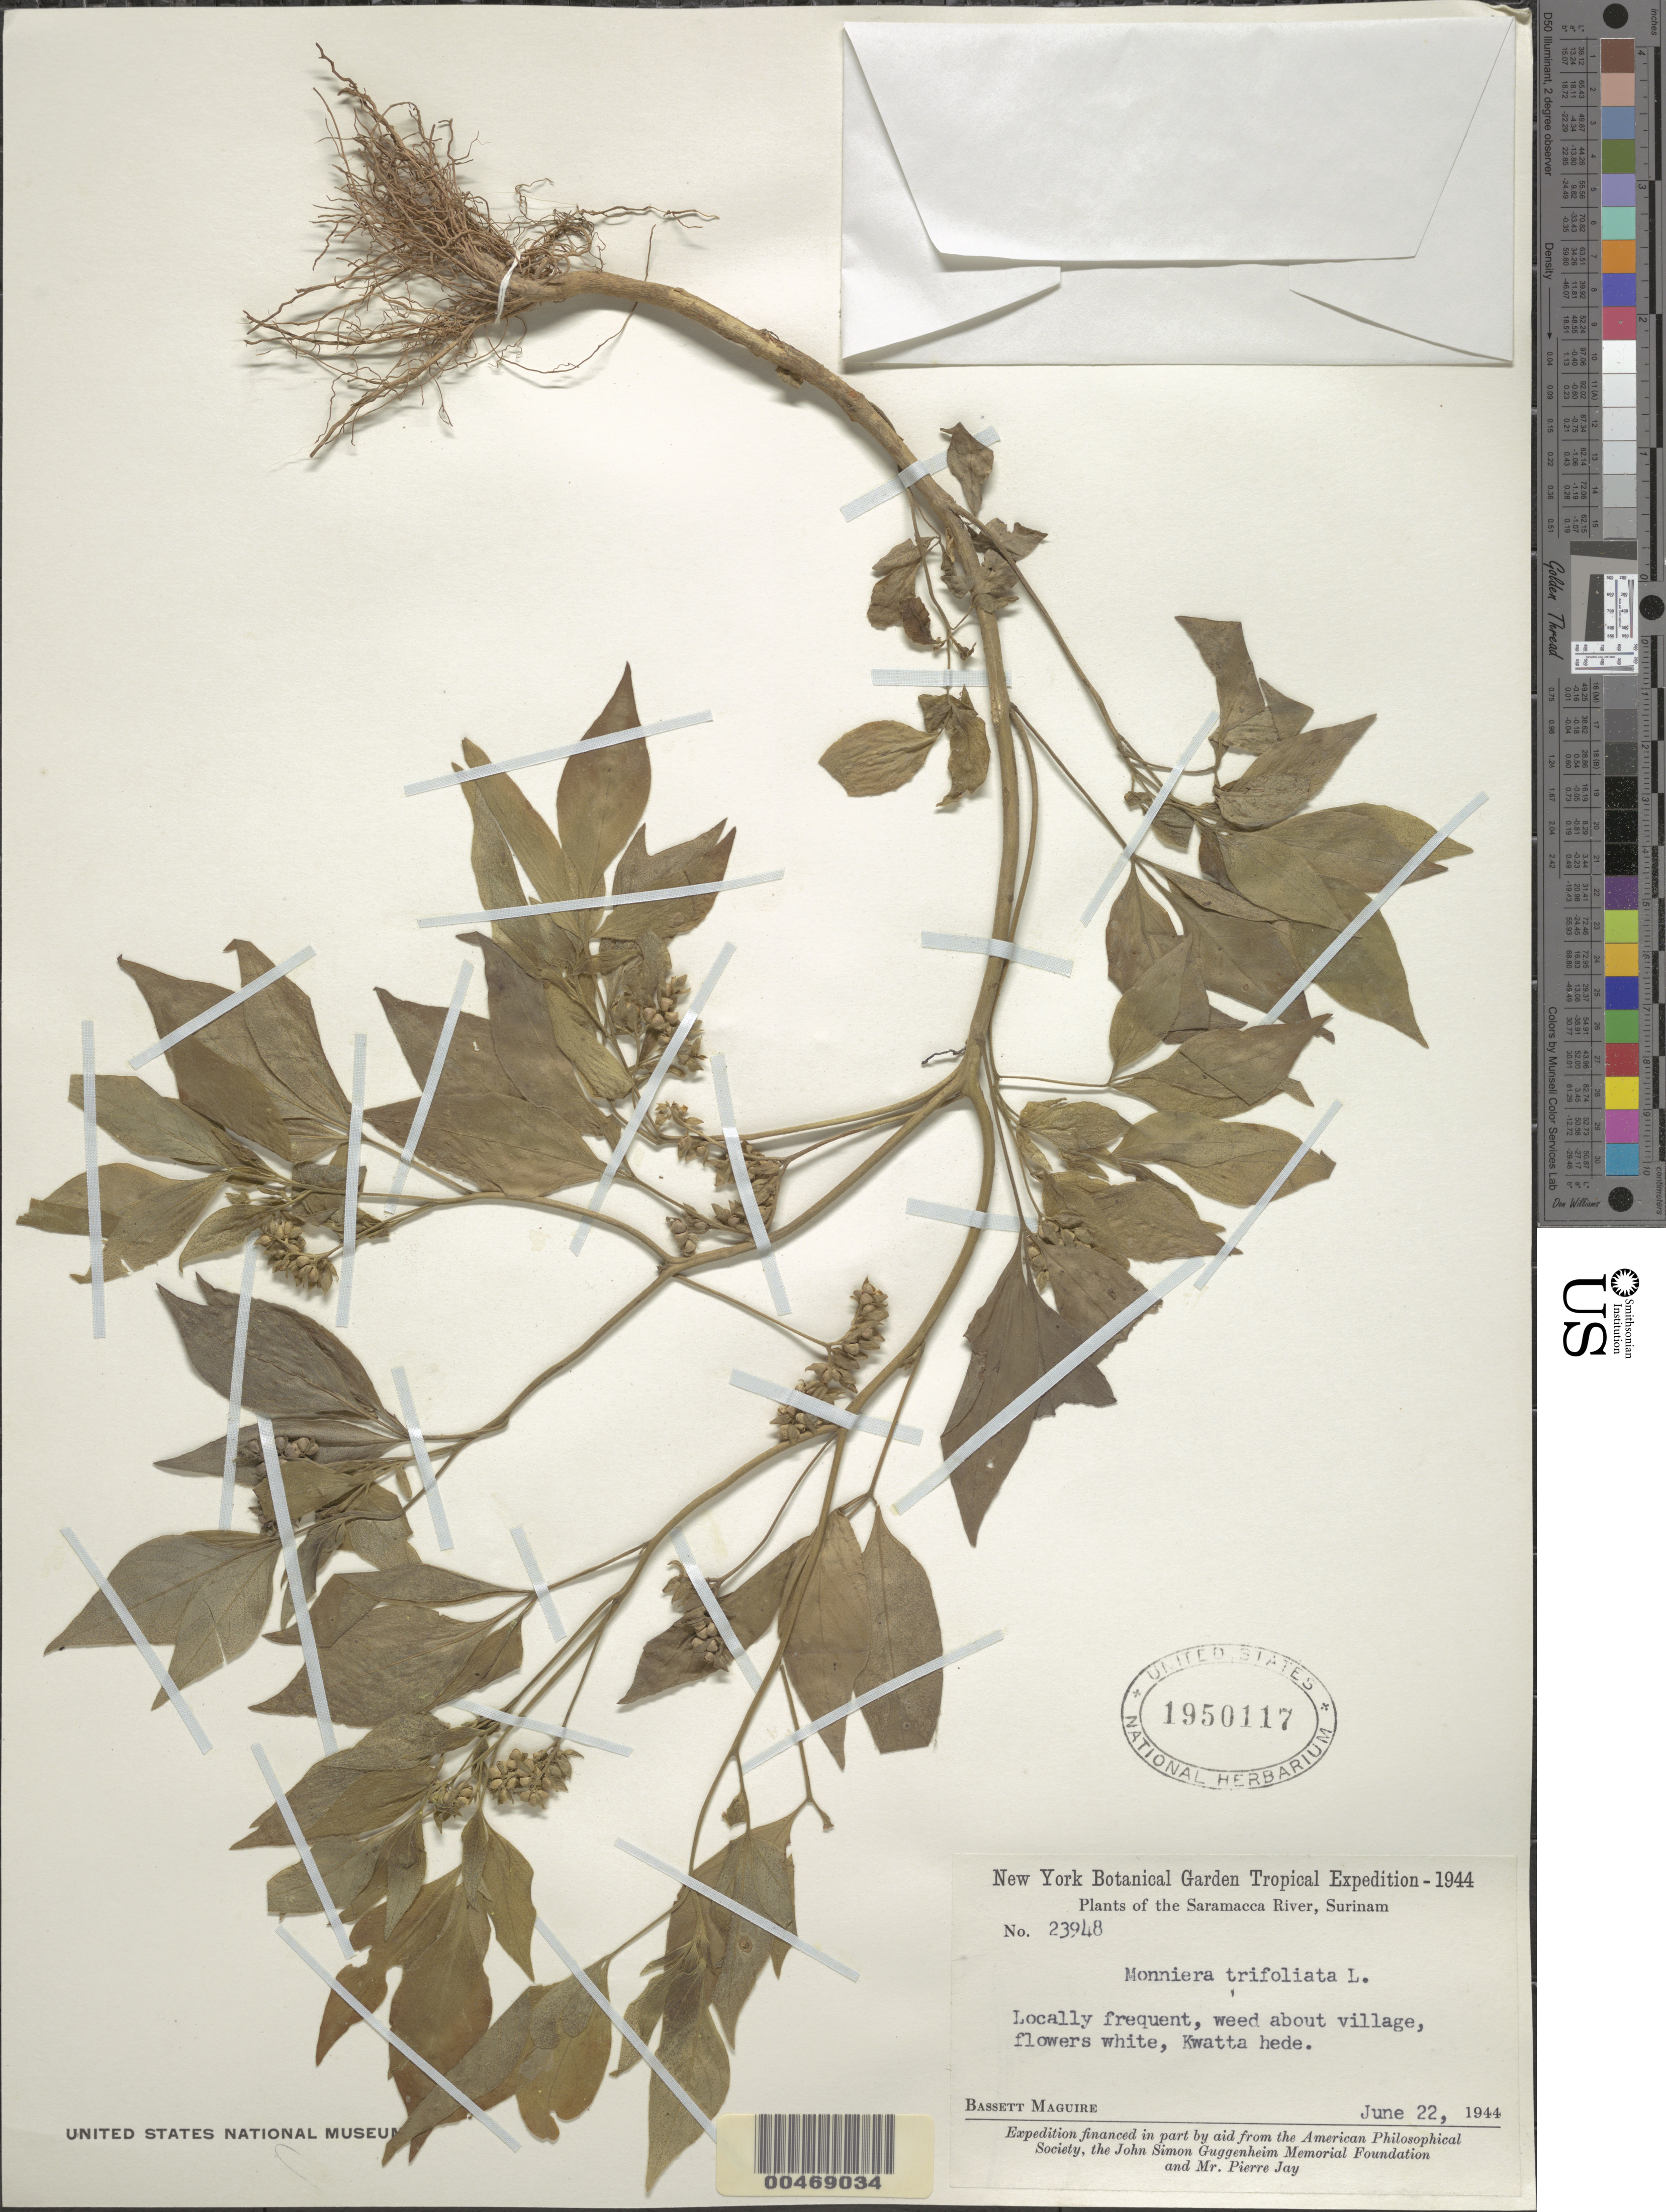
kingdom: Plantae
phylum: Tracheophyta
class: Magnoliopsida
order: Sapindales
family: Rutaceae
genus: Ertela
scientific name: Ertela trifolia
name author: (L.) Kuntze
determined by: Strong, Mark T., (BOT), Smithsonian Institution - National Museum of Natural History (UNITED STATES)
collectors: B. Maguire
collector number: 23948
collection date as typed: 22-Jun-44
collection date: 1944-06-22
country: Suriname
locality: Kwatta hede village, Saramacca River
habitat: In village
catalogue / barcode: US 1950117